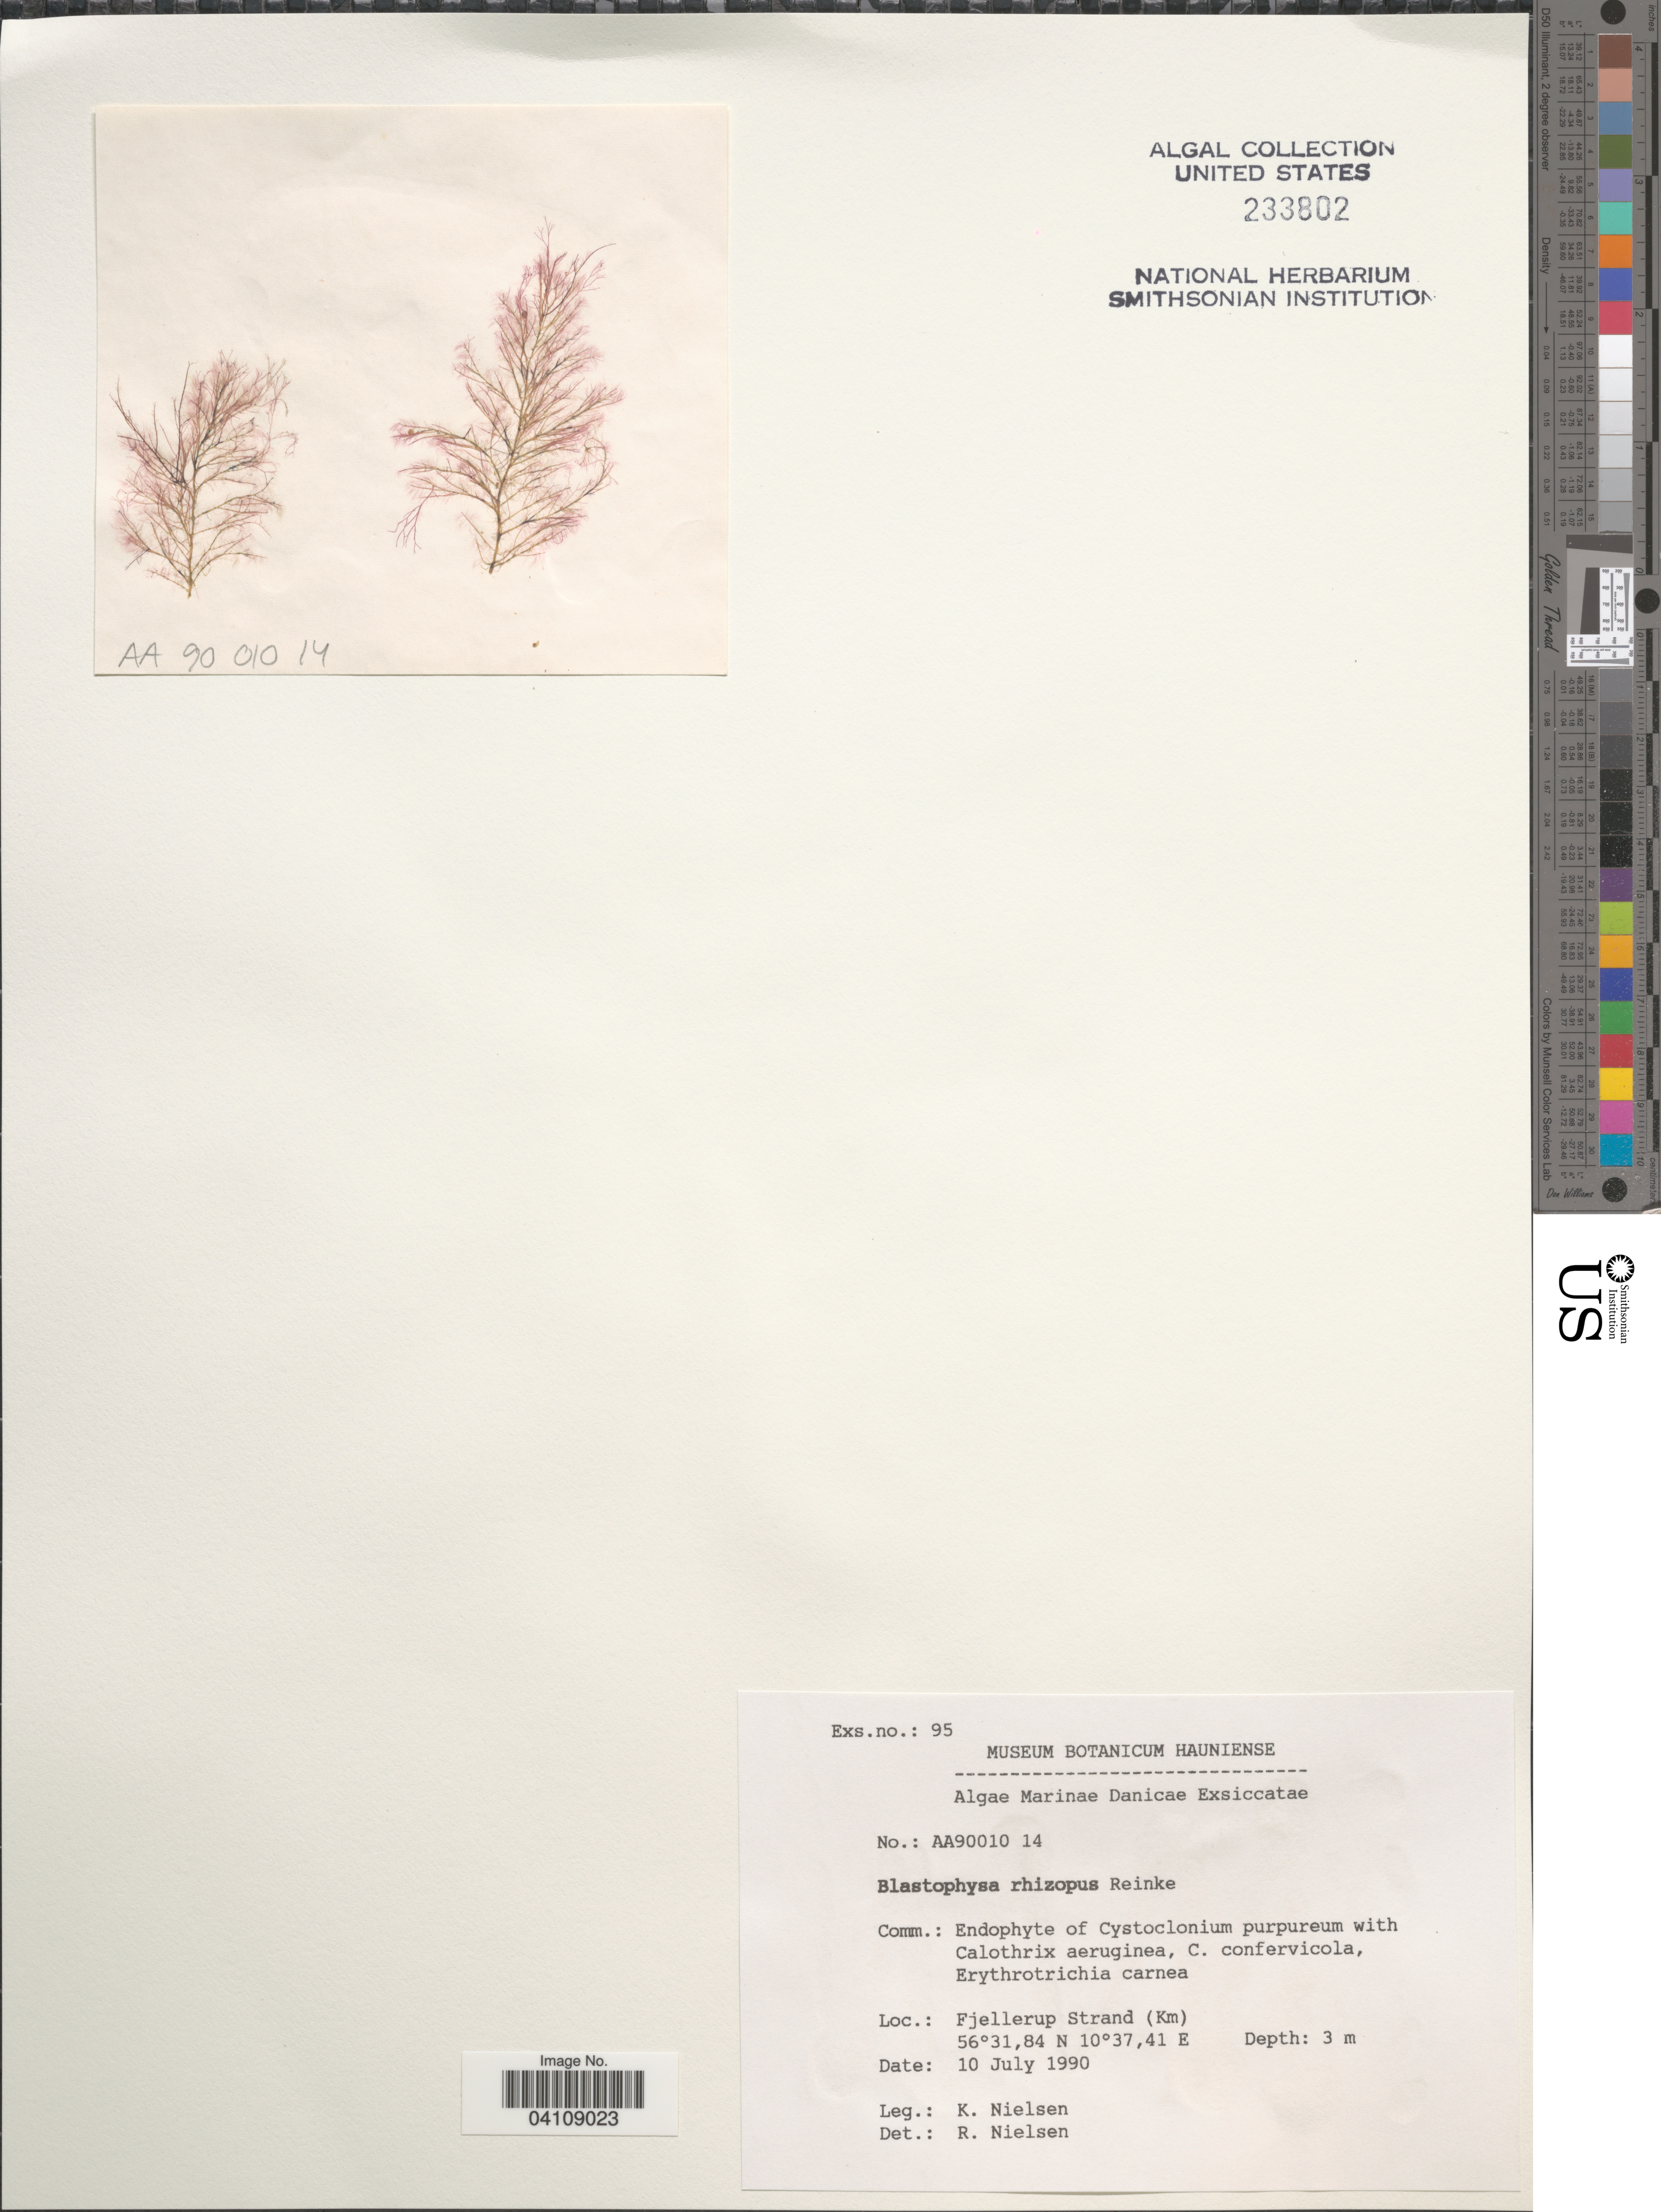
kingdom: Plantae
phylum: Chlorophyta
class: Ulvophyceae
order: Bryopsidales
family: Chaetosiphonaceae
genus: Blastophysa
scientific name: Blastophysa rhizopus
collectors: K. Nielsen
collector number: AA90010 14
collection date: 1990-07-10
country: Denmark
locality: Danicae. Fjellerup Strand (Km).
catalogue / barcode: US 233802